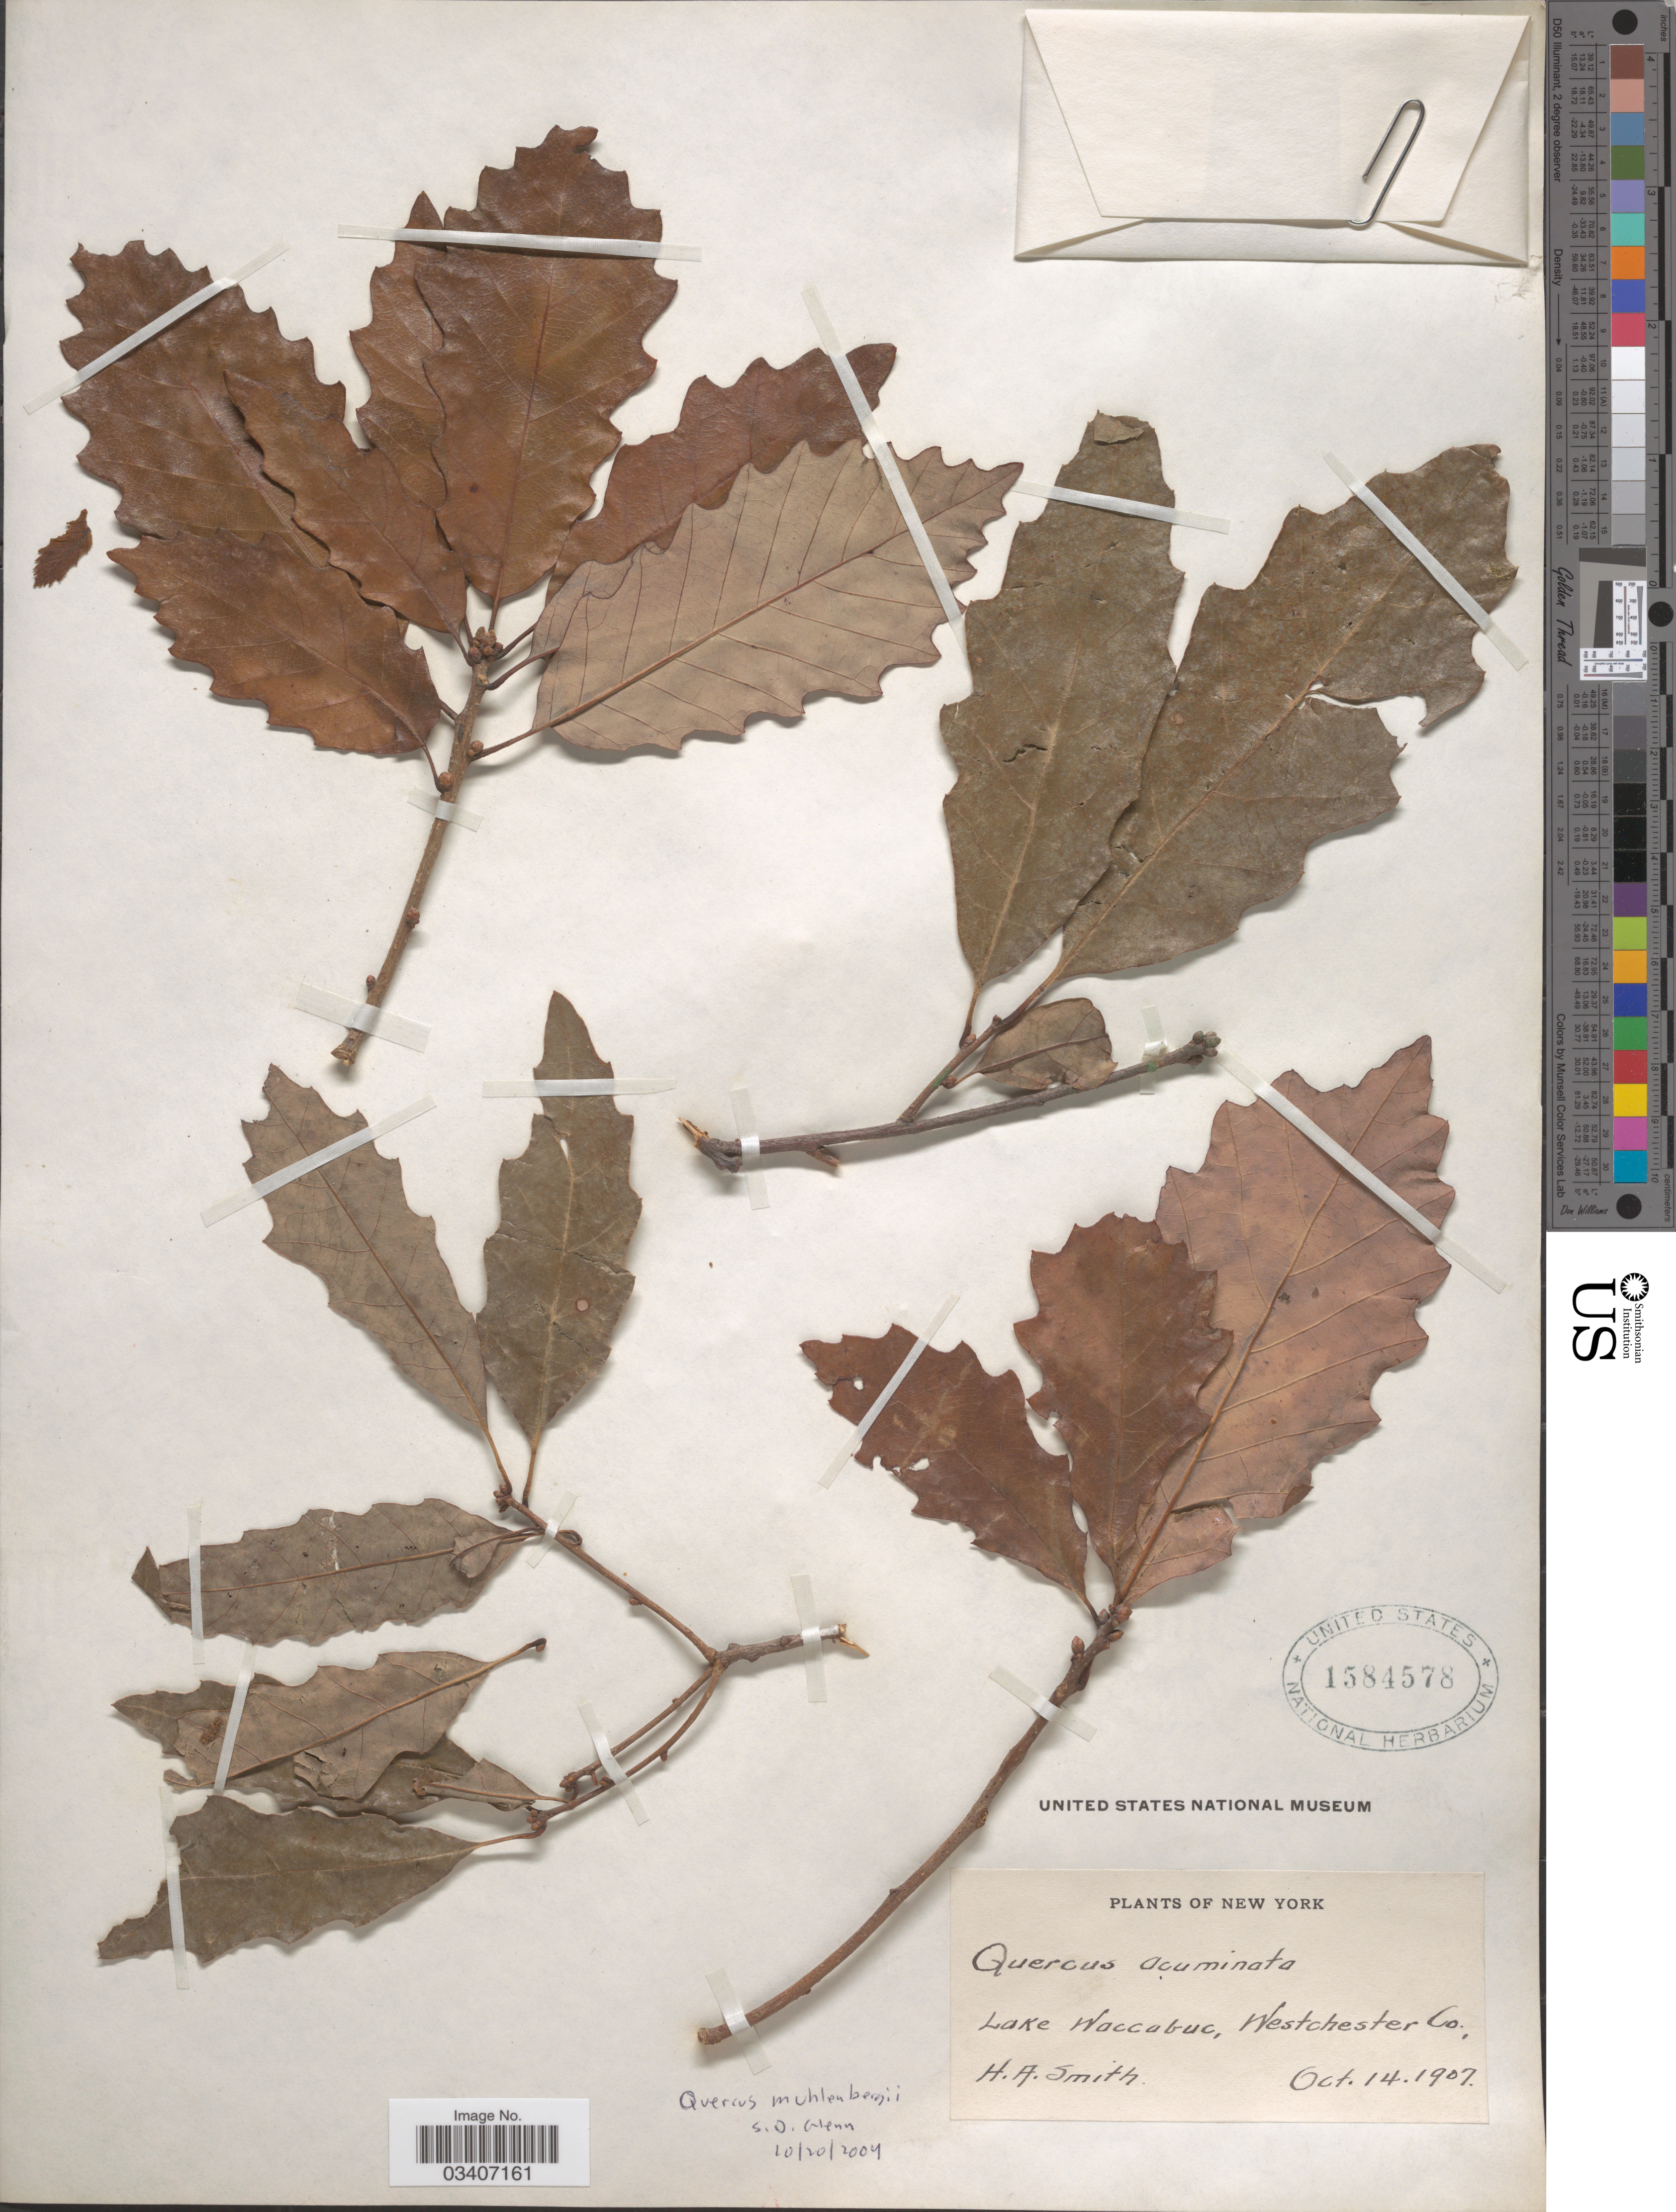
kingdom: Plantae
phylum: Tracheophyta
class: Magnoliopsida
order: Fagales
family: Fagaceae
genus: Quercus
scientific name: Quercus muehlenbergii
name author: Engelm.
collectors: H. Smith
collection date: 1907-10-14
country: United States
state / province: New York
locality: Lake Waccabuc, Westchester Co.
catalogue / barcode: US 1584578